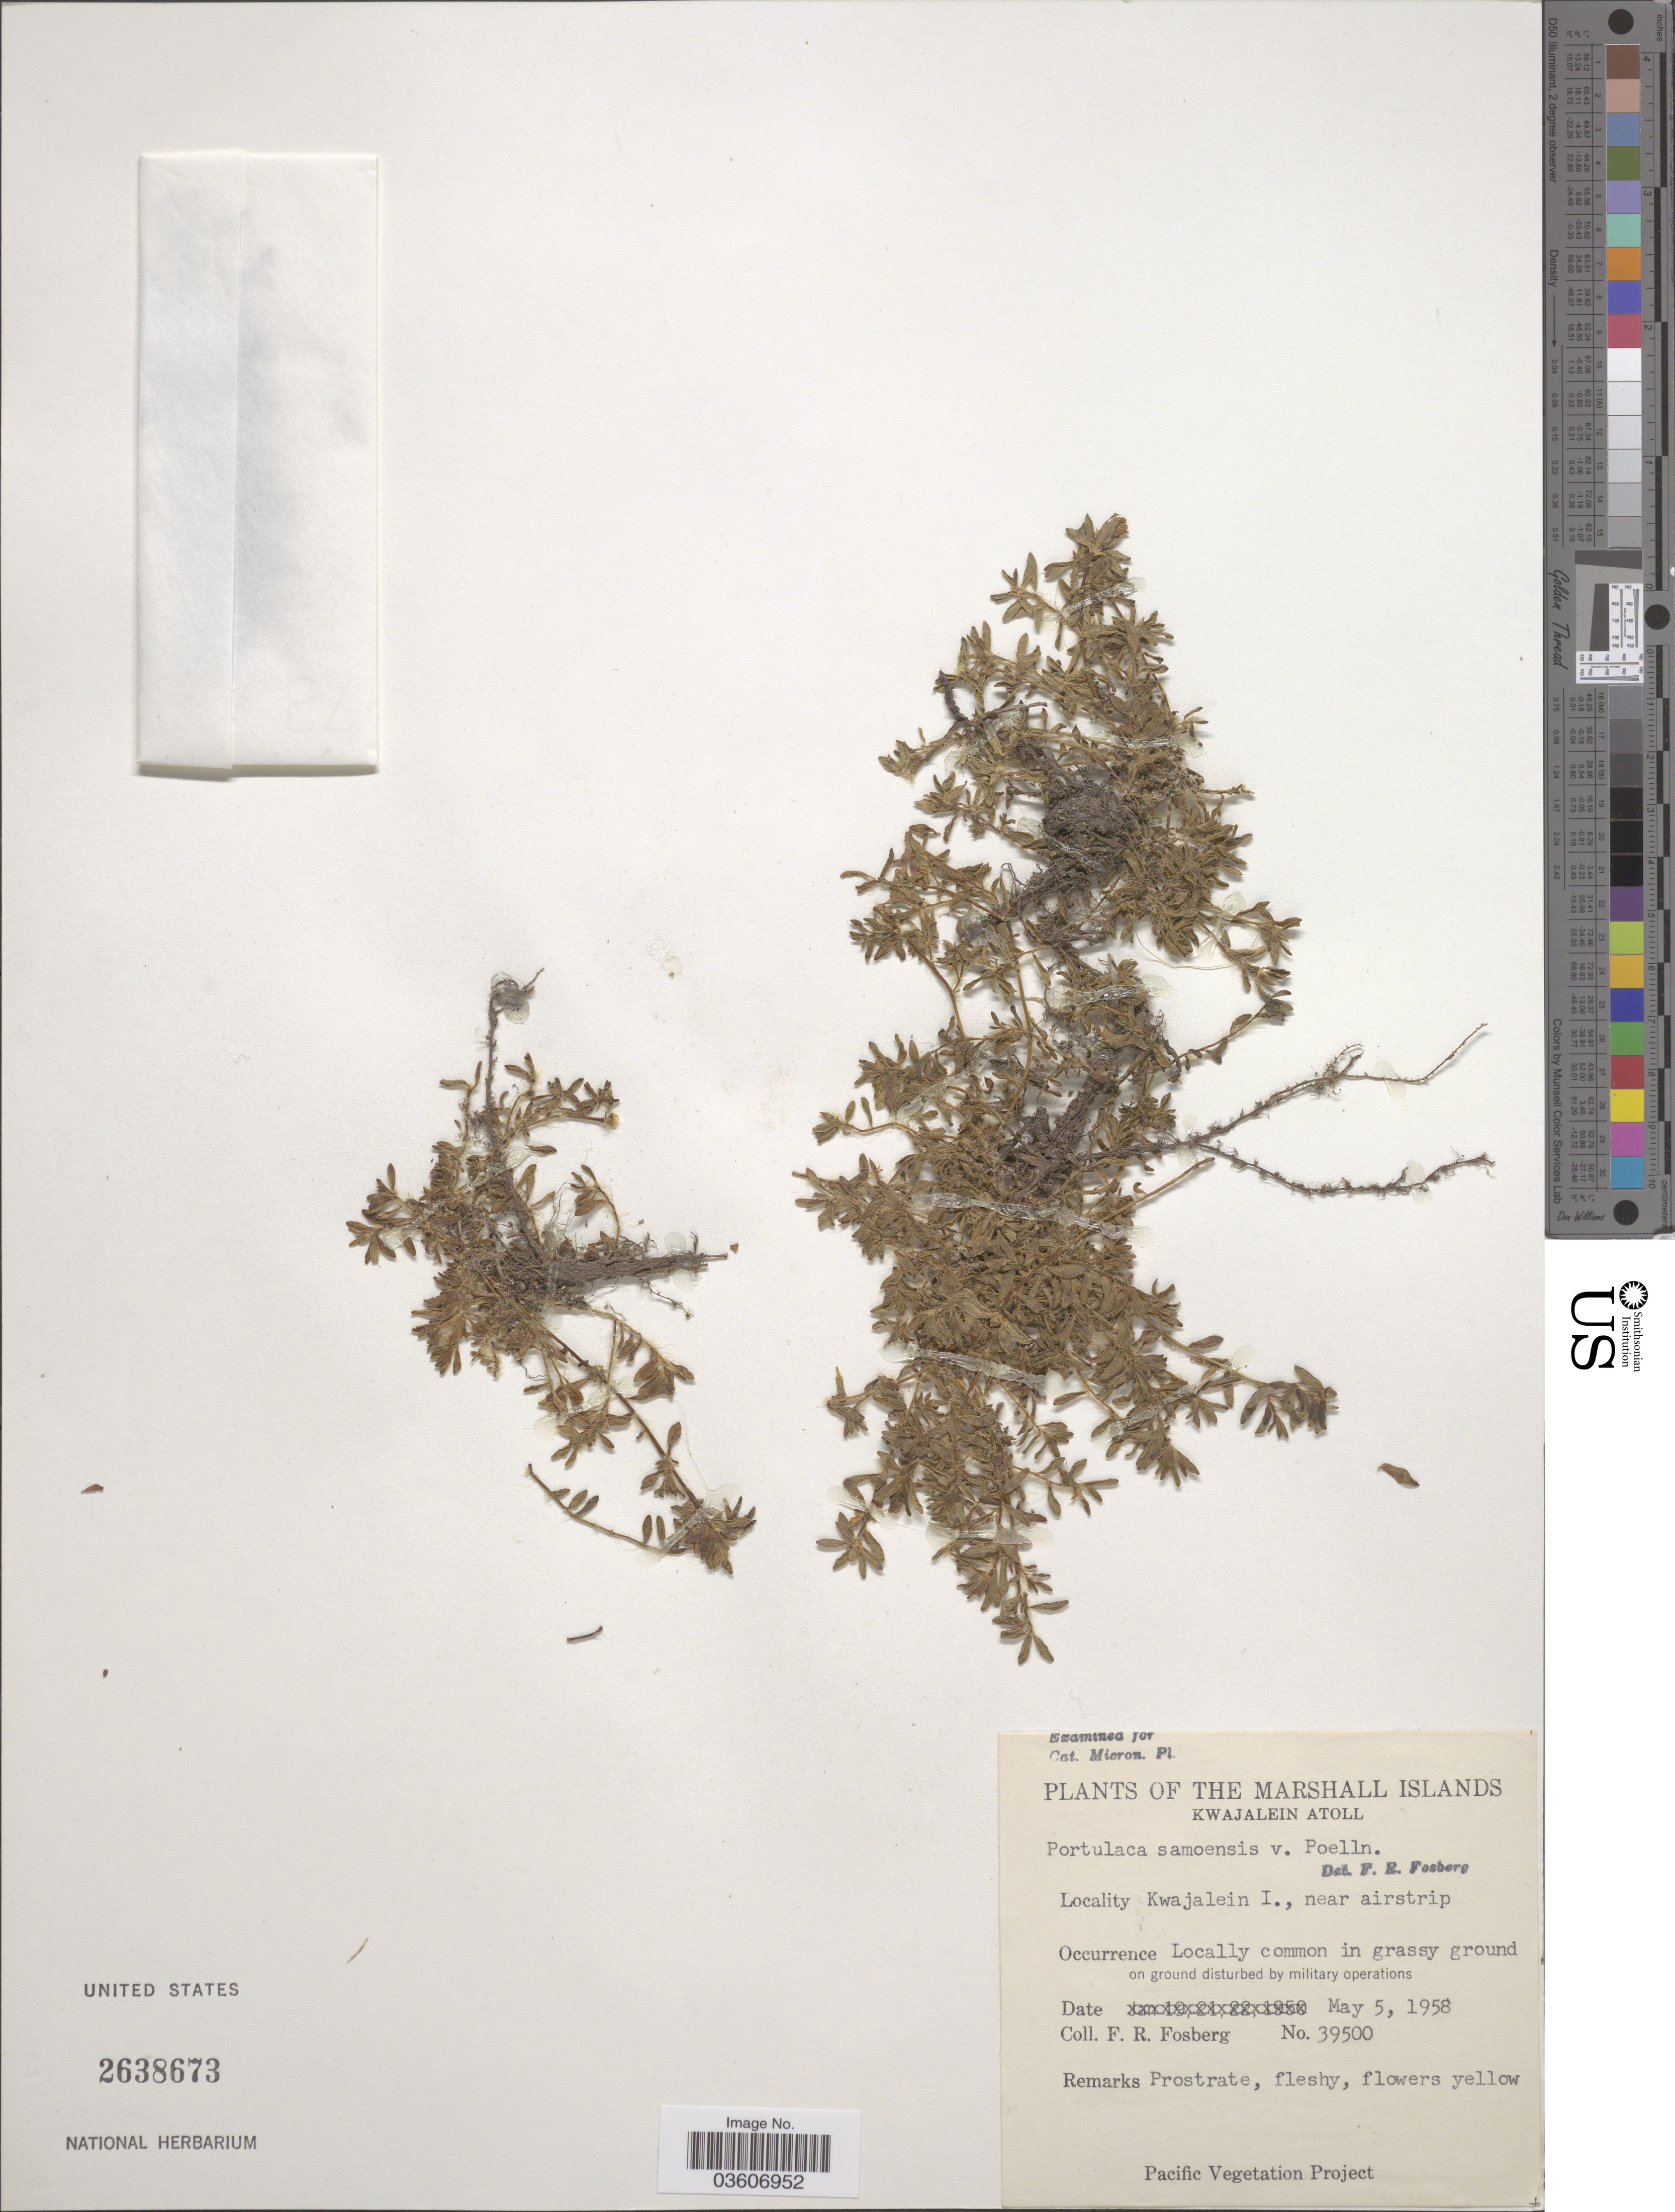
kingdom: Plantae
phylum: Tracheophyta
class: Magnoliopsida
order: Caryophyllales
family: Portulacaceae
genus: Portulaca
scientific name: Portulaca australis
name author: Endl.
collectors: F. R. Fosberg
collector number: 39500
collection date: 1958-05-05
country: Marshall Islands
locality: Kwajalein Atoll. Kwajalein I., near airstrip.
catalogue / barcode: US 2638673